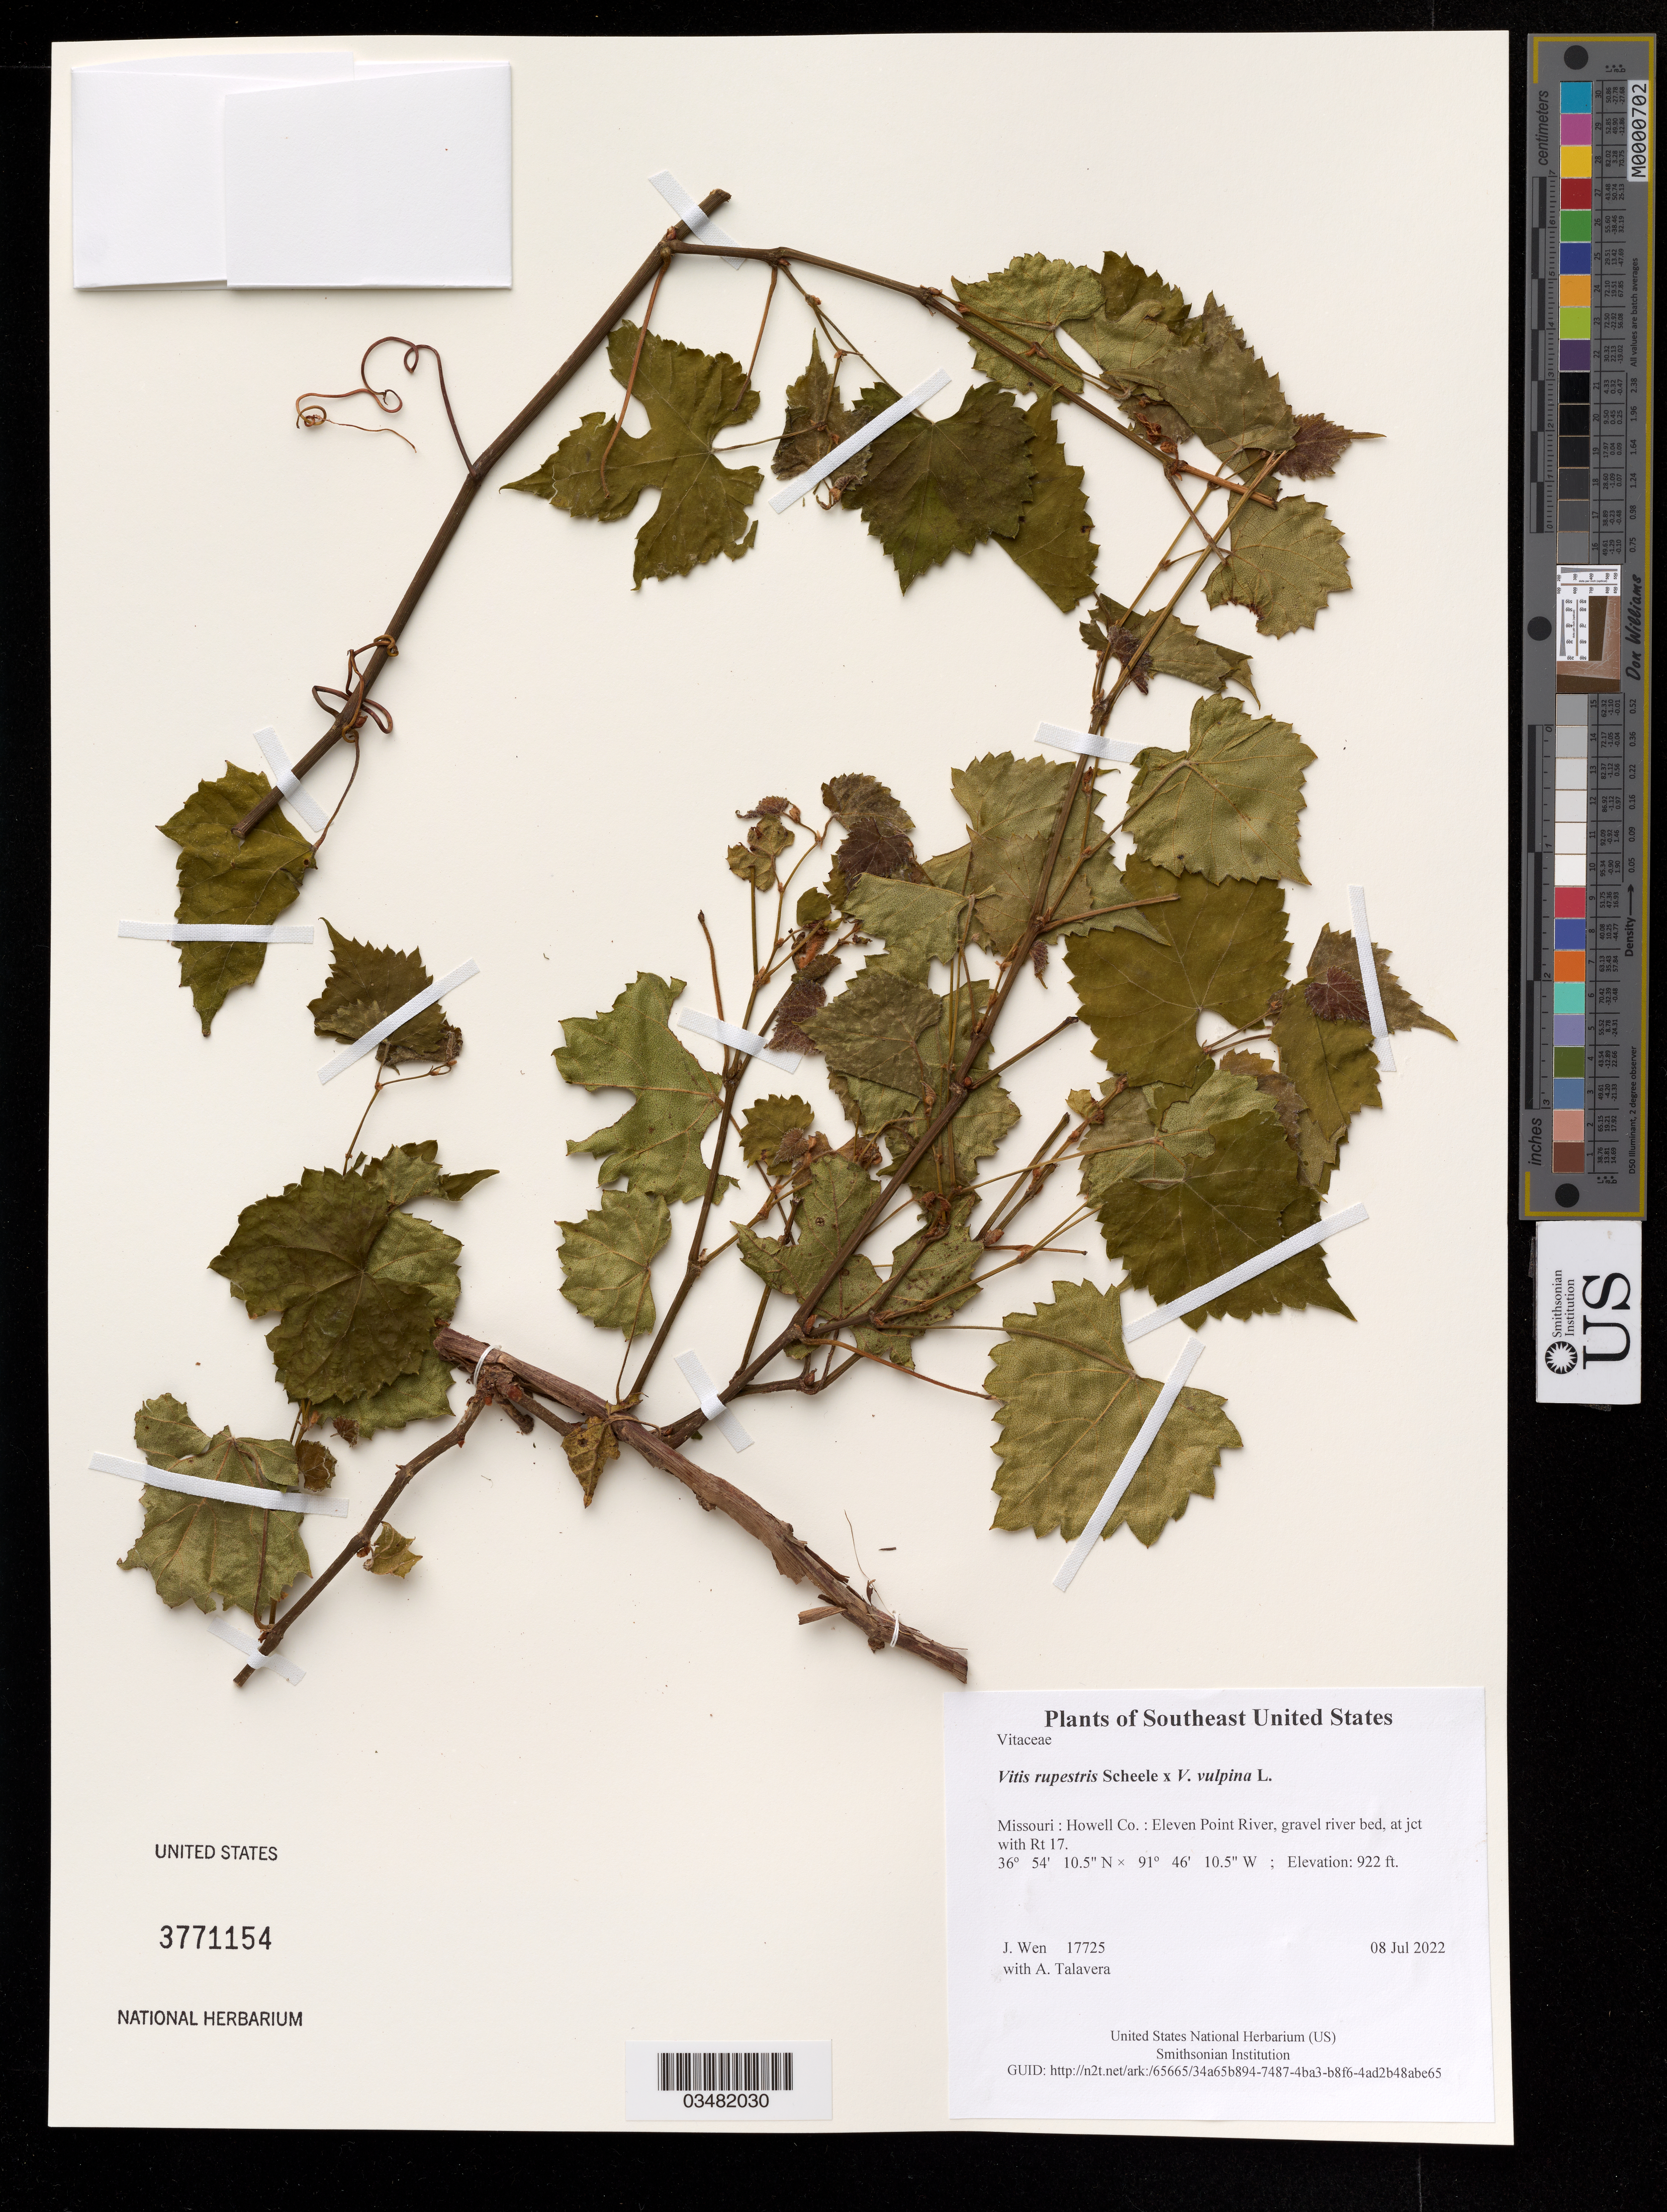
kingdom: Plantae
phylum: Tracheophyta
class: Magnoliopsida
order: Vitales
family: Vitaceae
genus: Vitis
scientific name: Vitis rupestris x V. vulpina L.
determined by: Wen, Jun, (BOT), Smithsonian Institution - National Museum of Natural History (UNITED STATES)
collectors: J. Wen & A. Talavera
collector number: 17725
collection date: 2022-07-08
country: United States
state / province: Missouri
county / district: Howell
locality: Eleven Point River, gravel river bed, at jct with Rt 17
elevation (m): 281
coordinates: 36 54.175 N, 91 46.175 W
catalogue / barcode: US 3771154